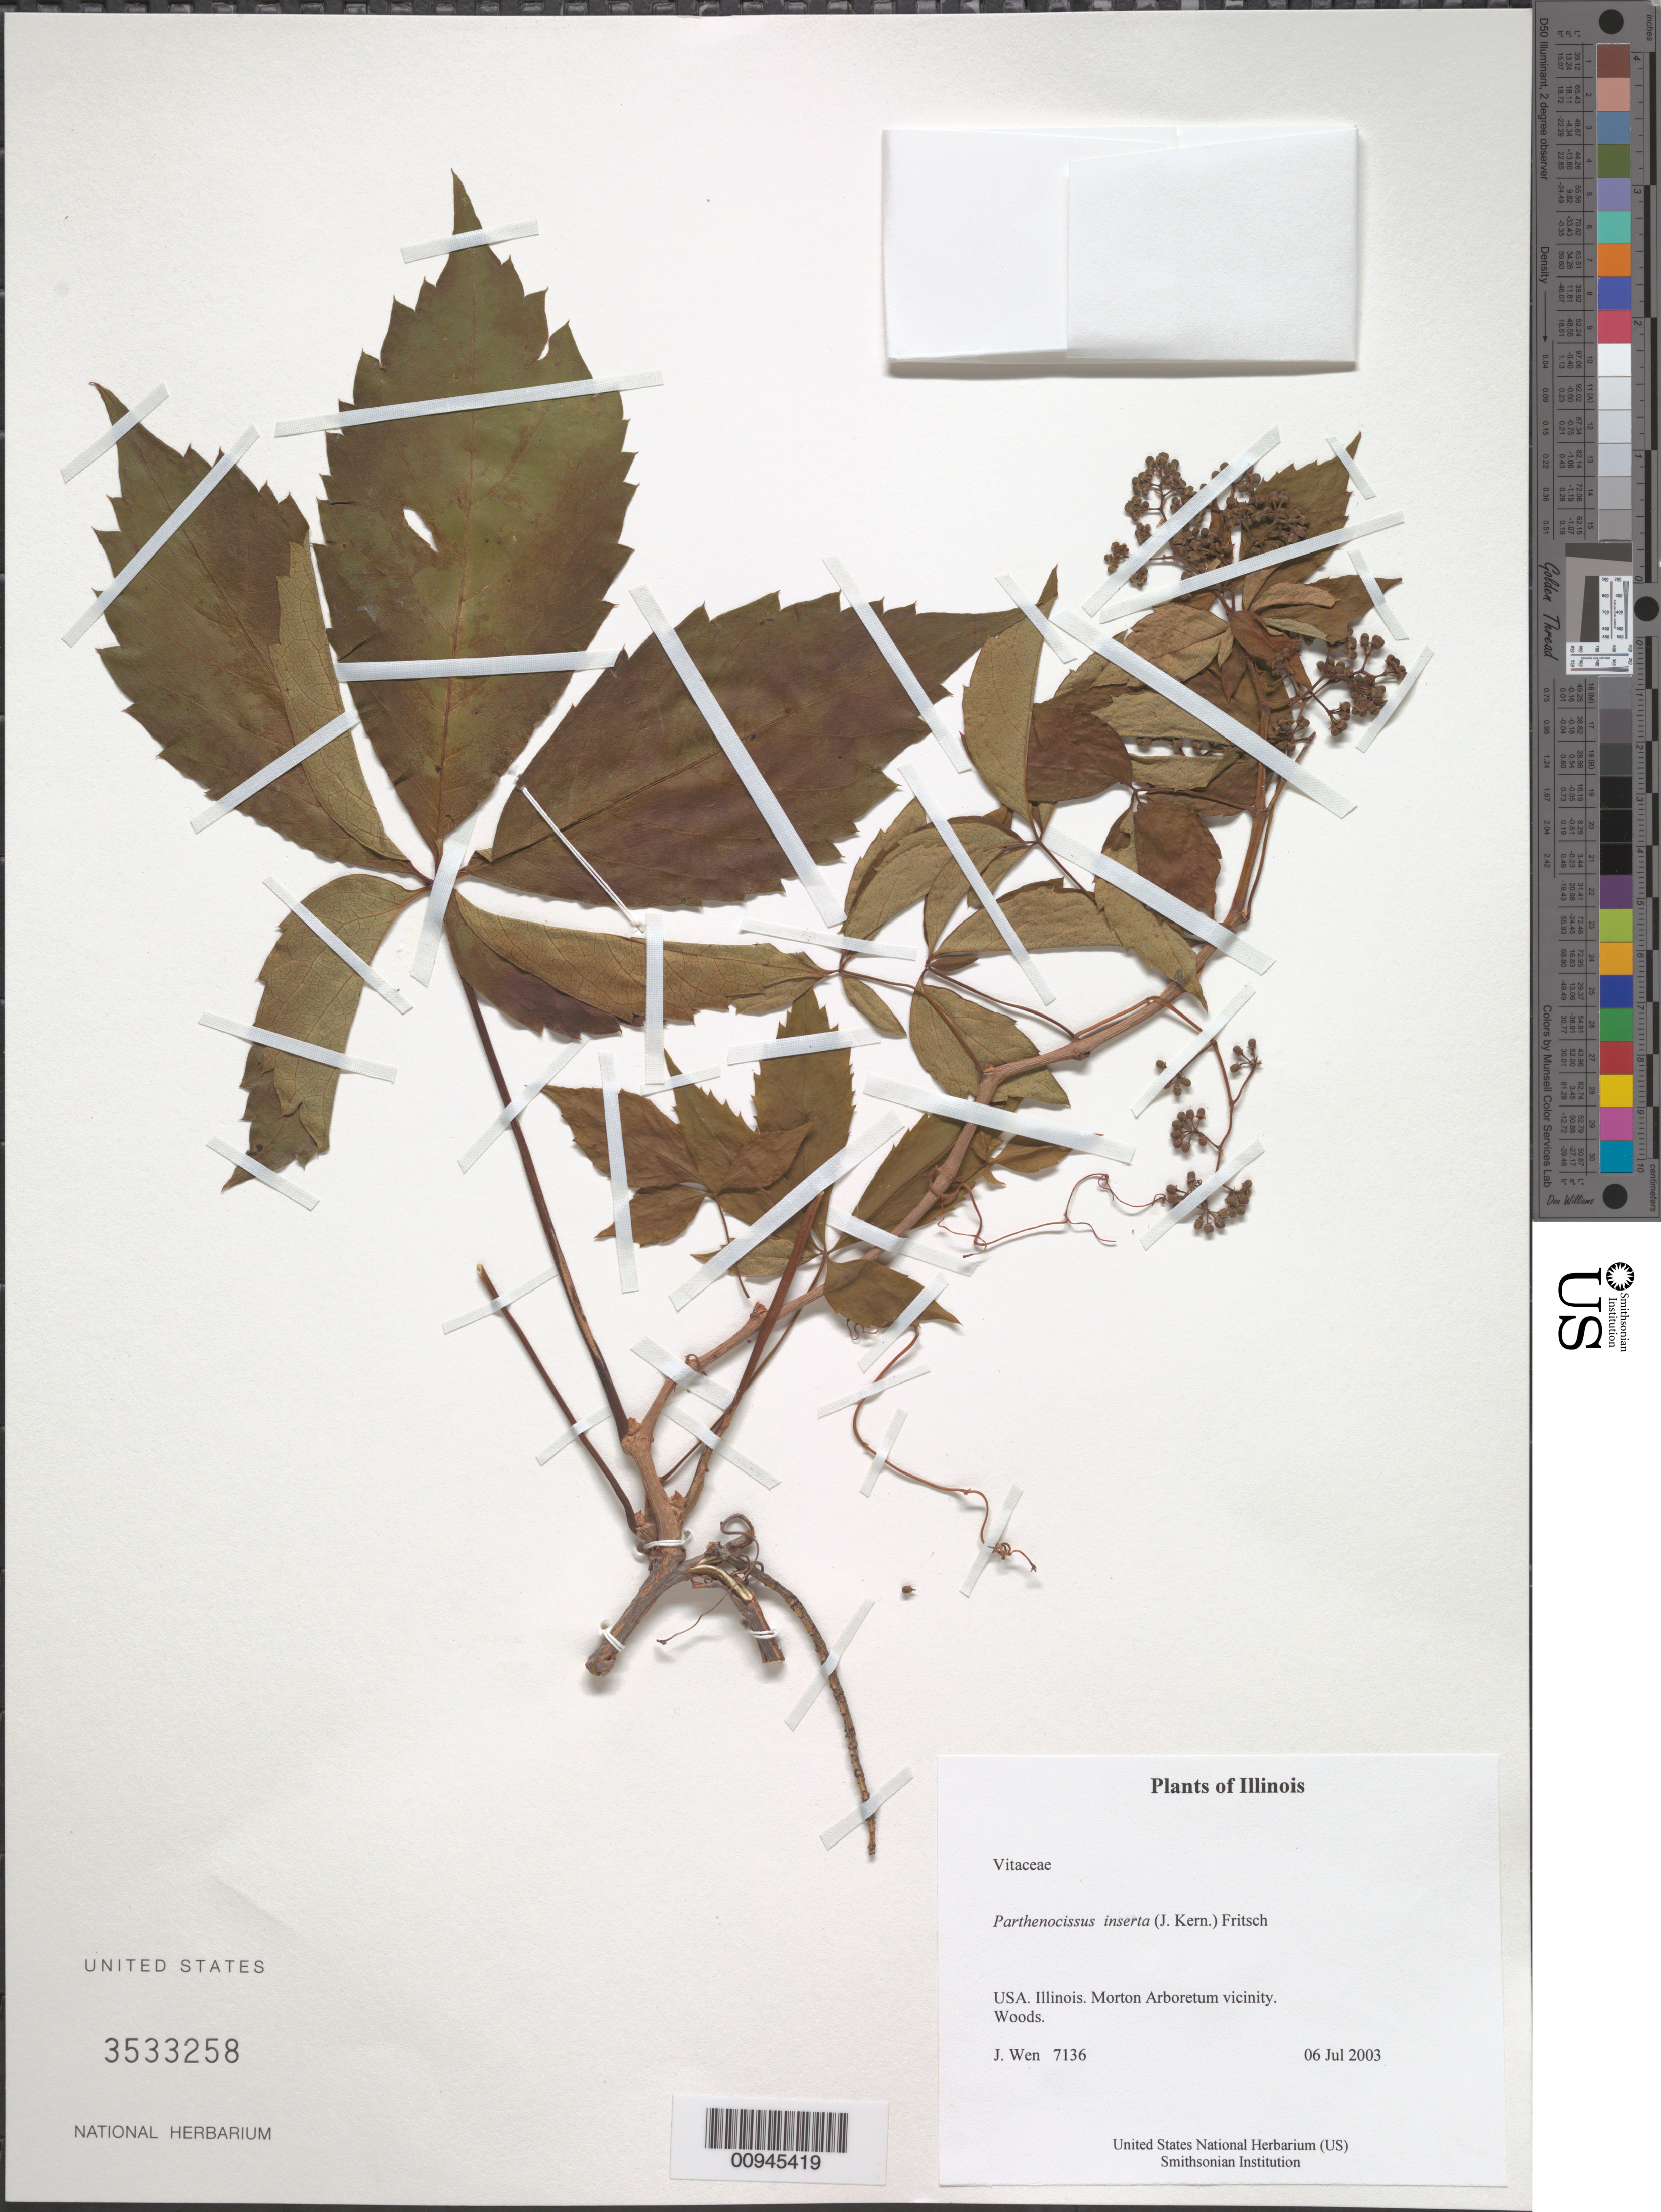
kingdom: Plantae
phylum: Tracheophyta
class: Magnoliopsida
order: Vitales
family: Vitaceae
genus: Parthenocissus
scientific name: Parthenocissus inserta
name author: (J. Kern) Fritsch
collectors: J. Wen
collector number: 7136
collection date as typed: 06 Jul 2003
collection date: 2003-07-06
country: United States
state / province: Illinois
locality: Morton Arboretum Vicinity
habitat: Woods.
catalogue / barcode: US 3533258